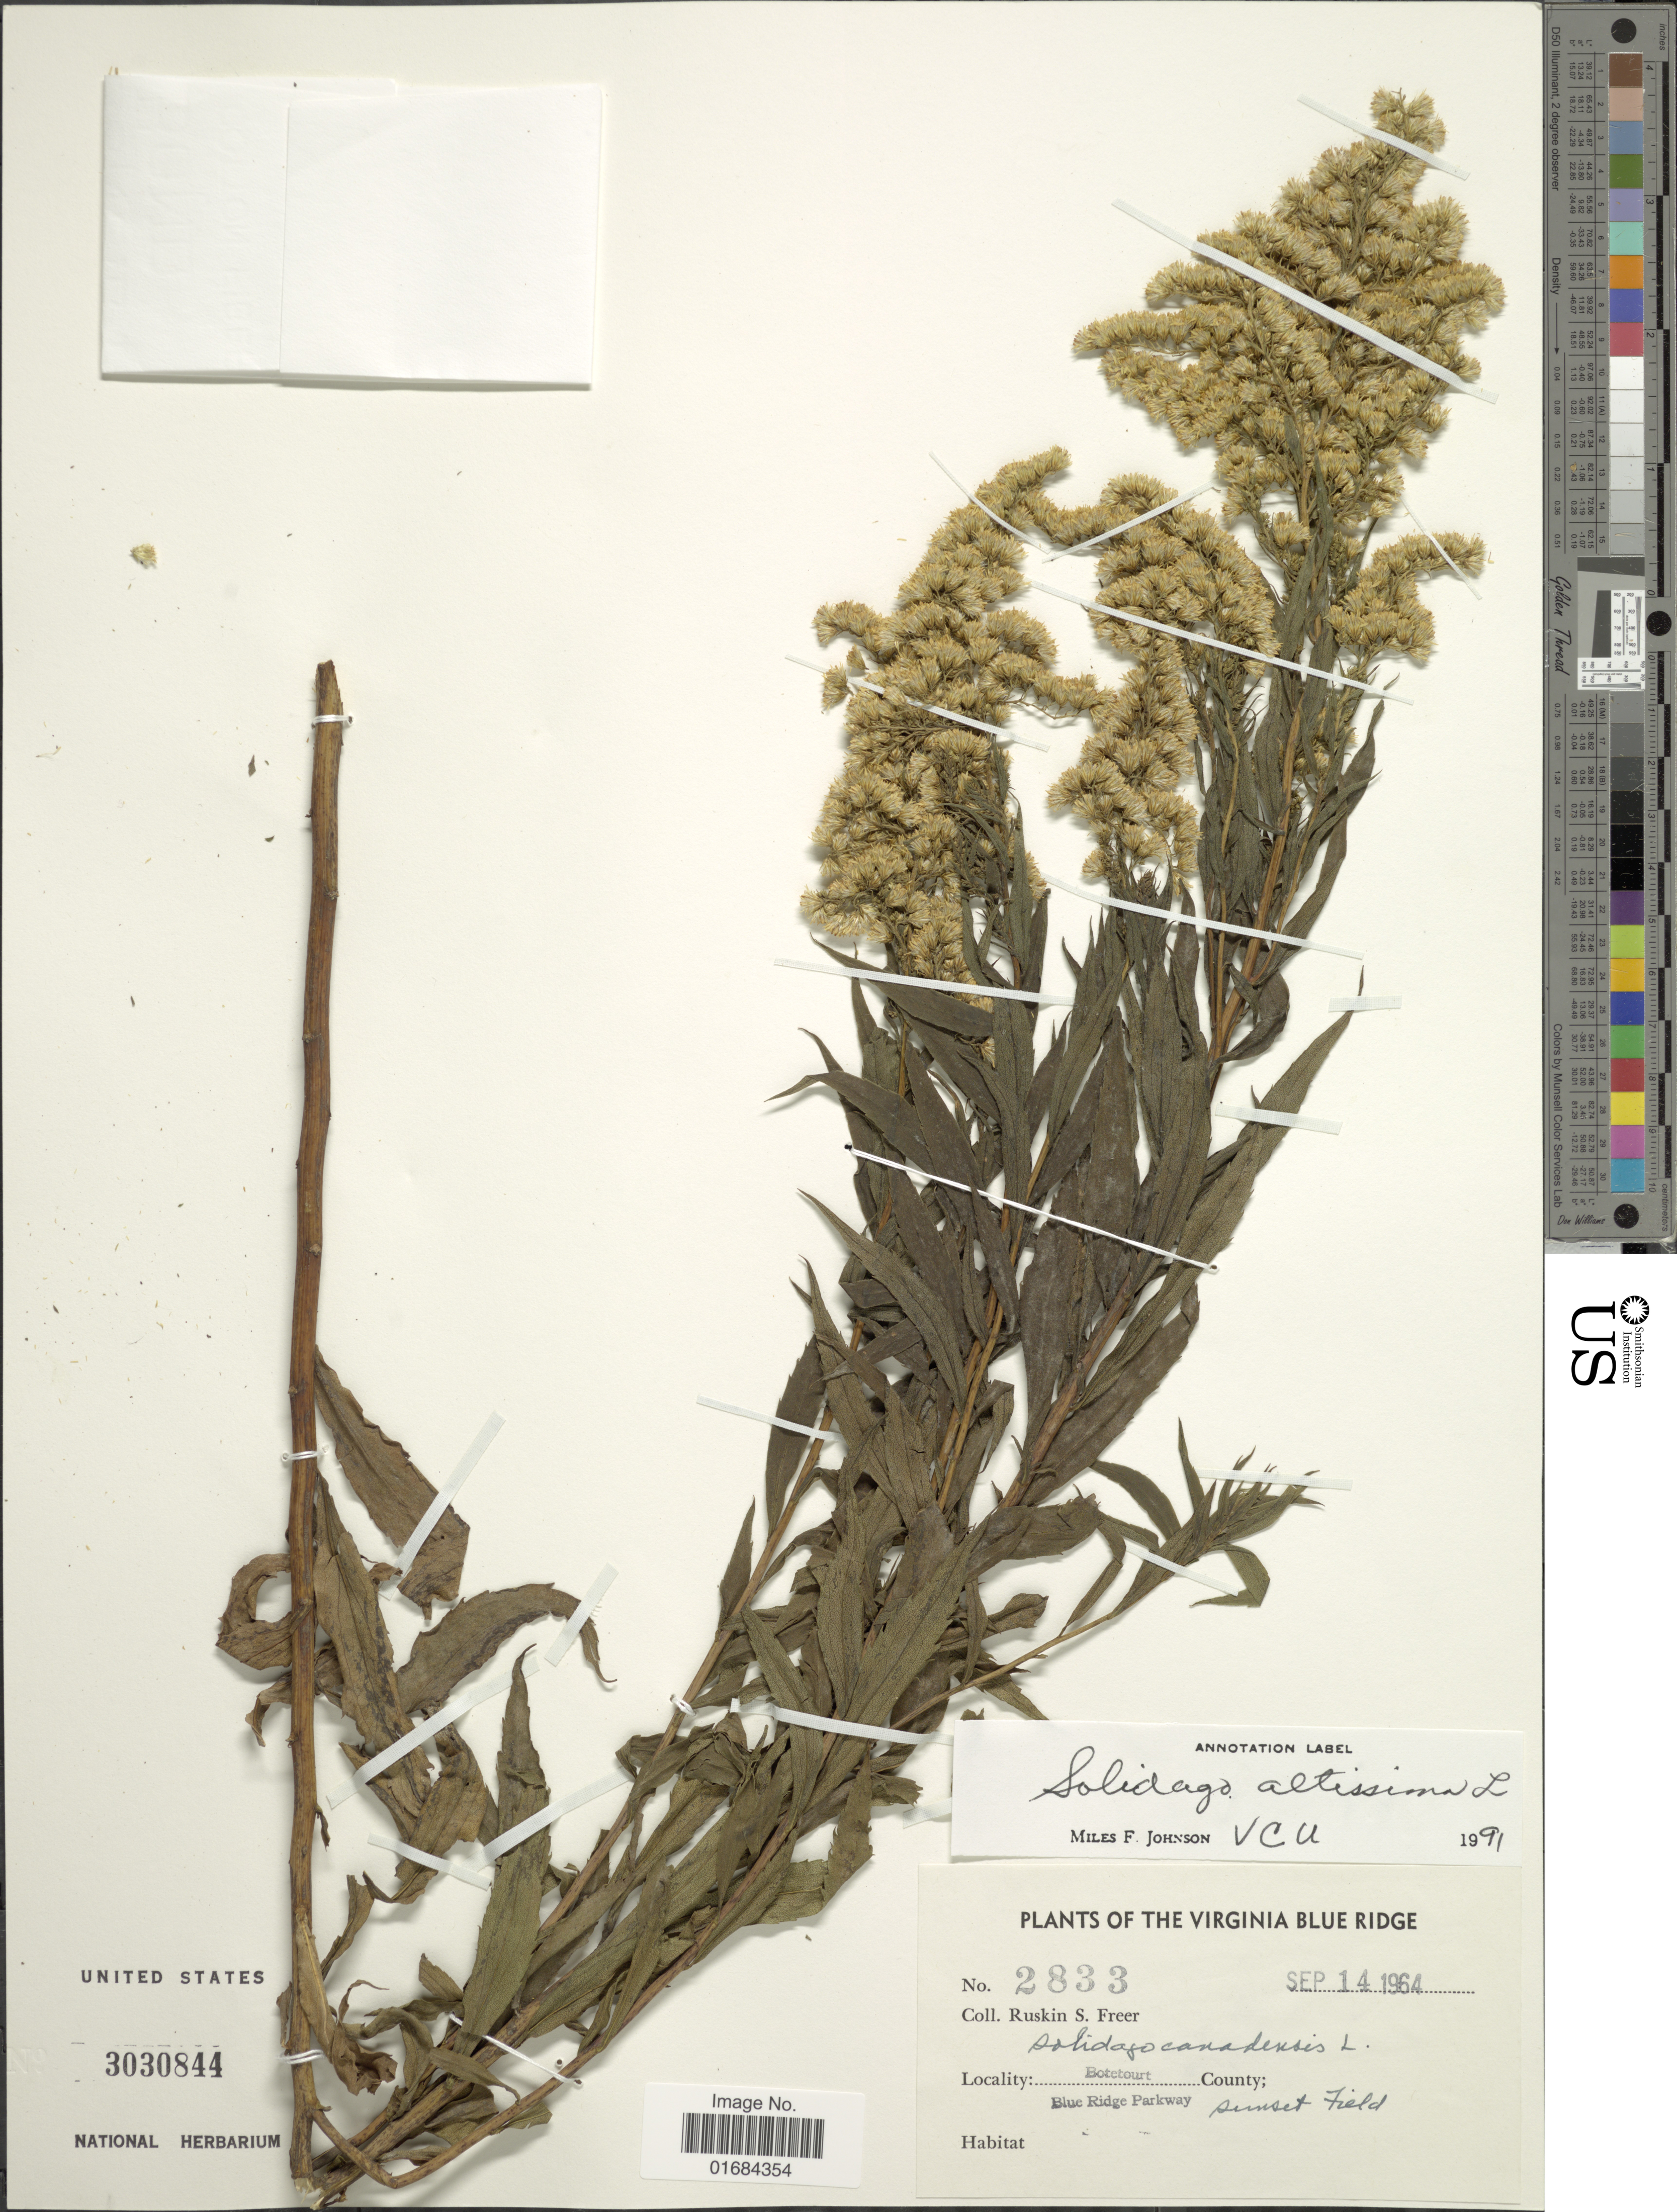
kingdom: Plantae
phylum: Tracheophyta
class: Magnoliopsida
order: Asterales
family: Asteraceae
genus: Solidago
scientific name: Solidago altissima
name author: L.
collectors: R. Freer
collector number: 2833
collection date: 1964-09-14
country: United States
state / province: Virginia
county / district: Botetourt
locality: The Virginia Blue Ridge, Botetourt County, Blue Ridge Parkway.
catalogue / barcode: US 3030844